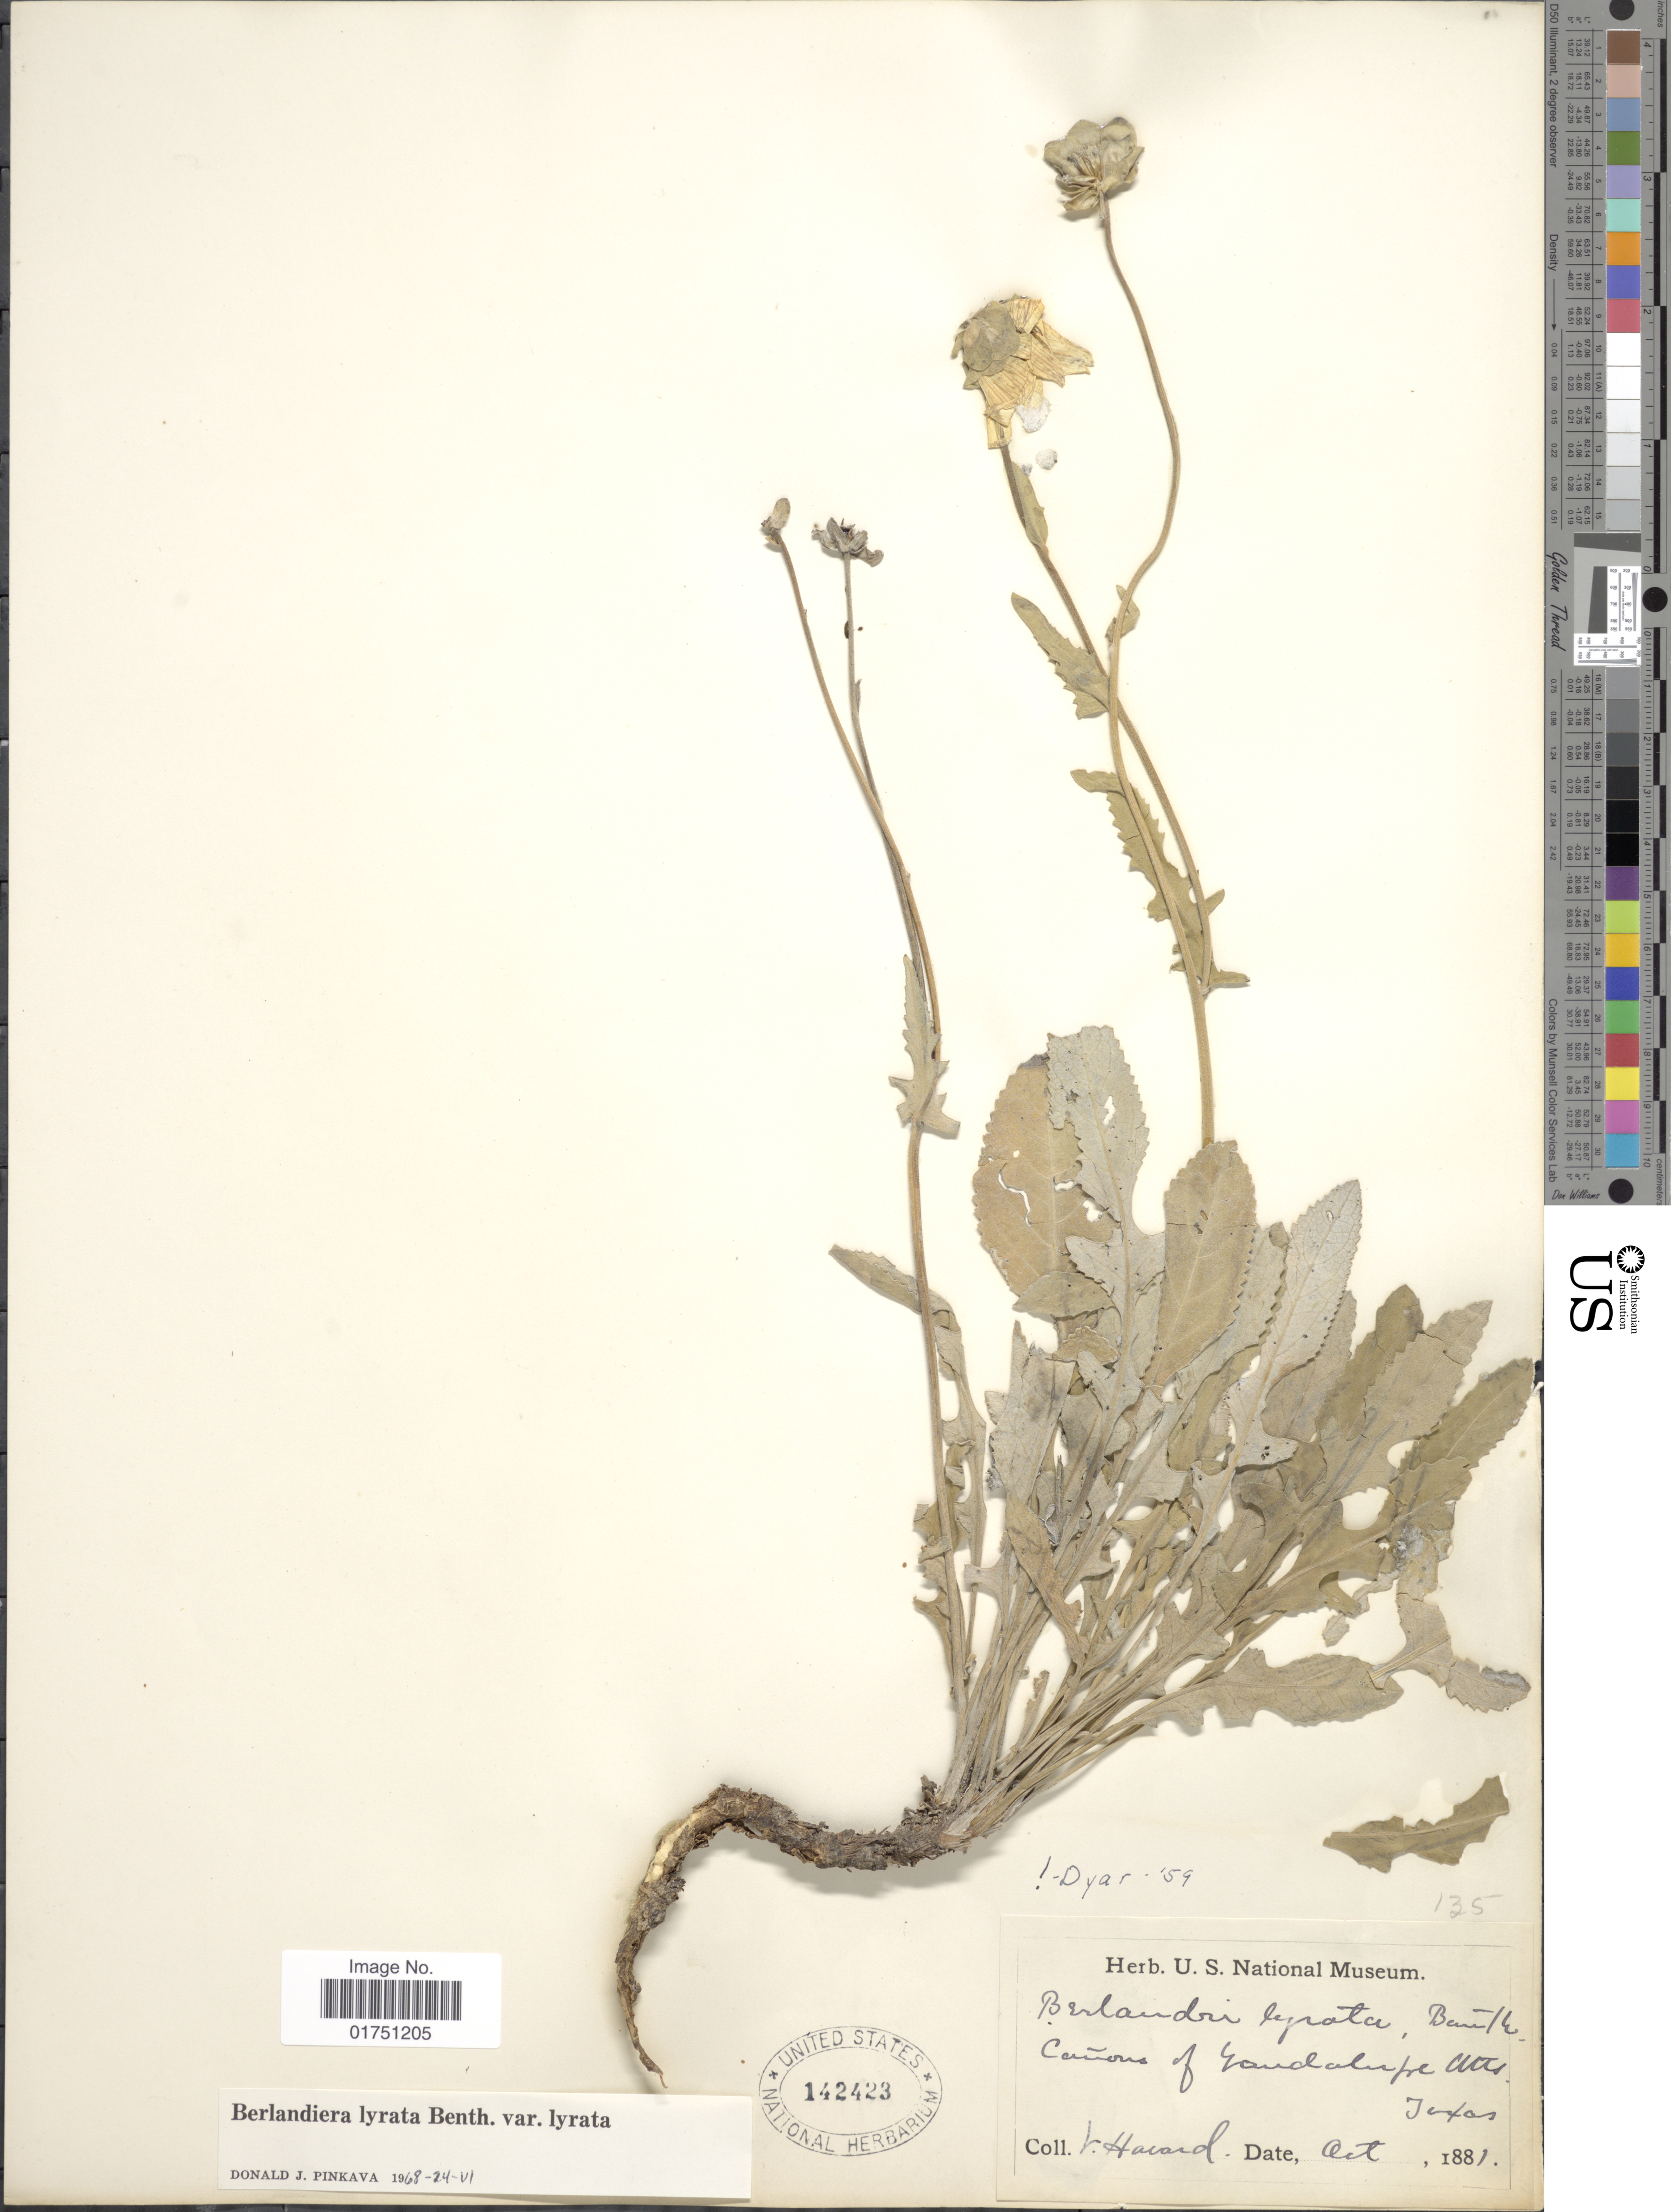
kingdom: Plantae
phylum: Tracheophyta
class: Magnoliopsida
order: Asterales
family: Asteraceae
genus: Berlandiera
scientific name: Berlandiera lyrata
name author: Benth.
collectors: V. Havard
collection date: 1881-10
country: United States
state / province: Texas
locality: Cañons of Guadalupe Mts. Texas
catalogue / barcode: US 142423